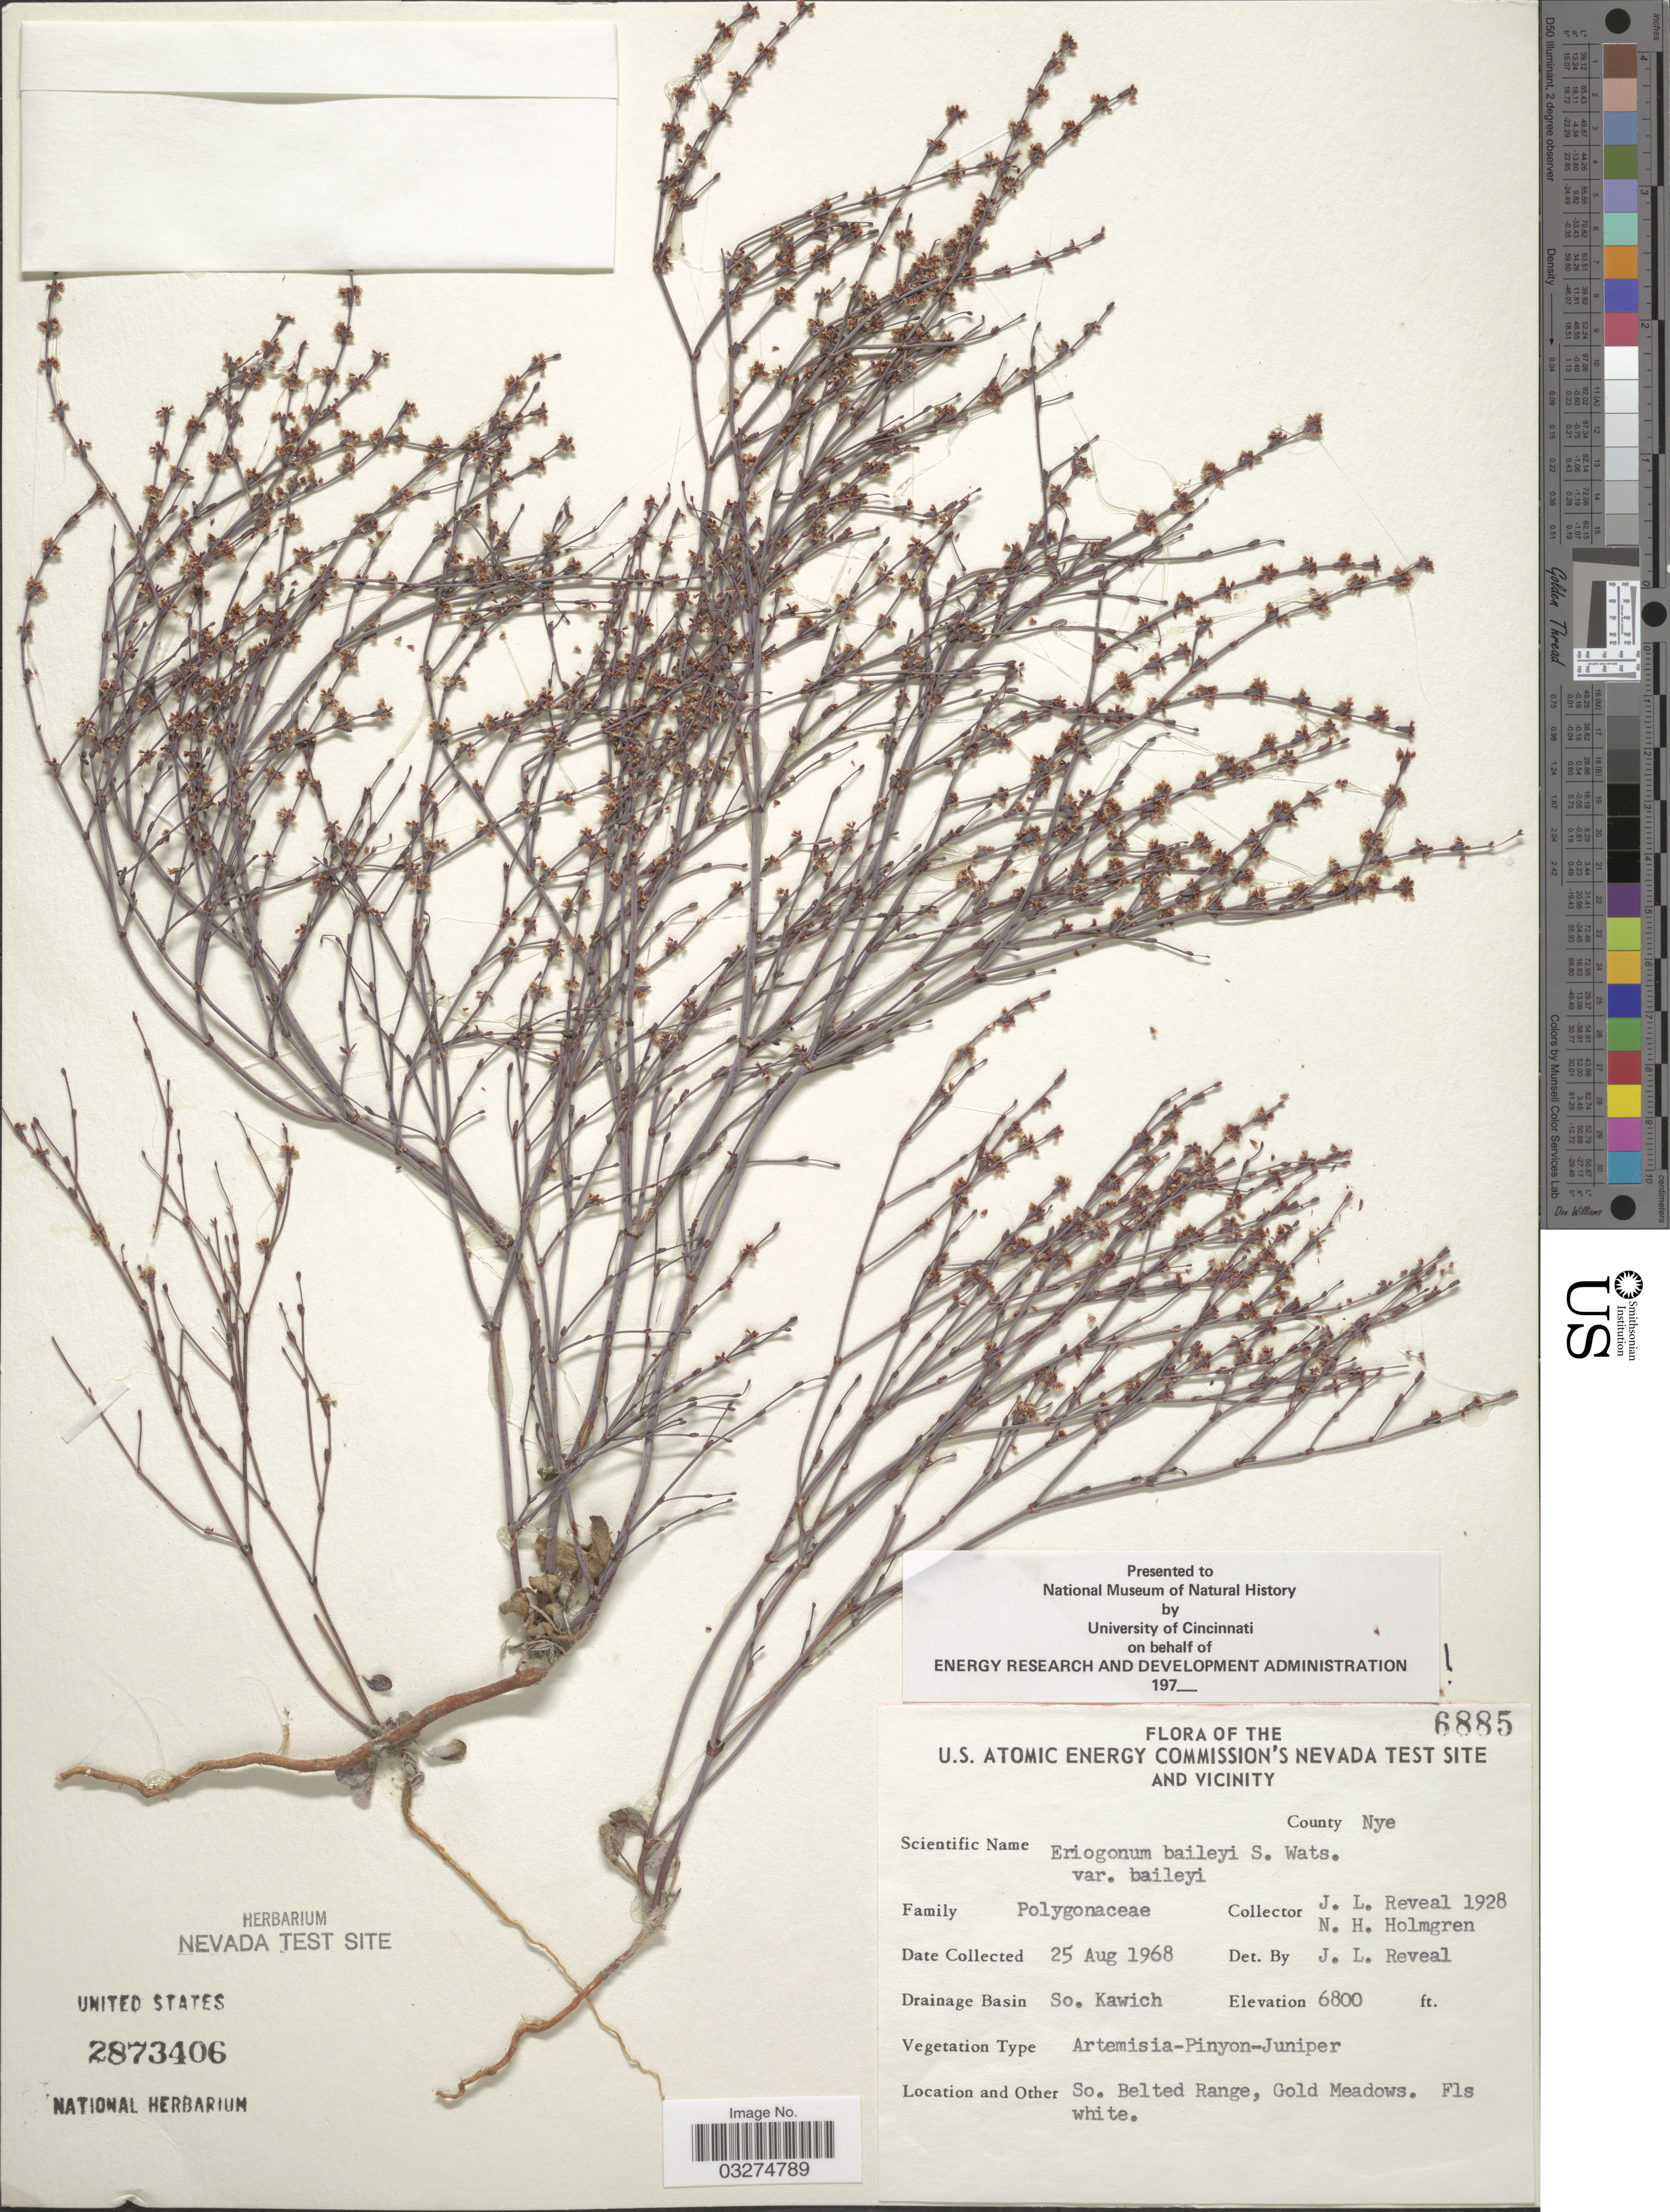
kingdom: Plantae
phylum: Tracheophyta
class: Magnoliopsida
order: Caryophyllales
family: Polygonaceae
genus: Eriogonum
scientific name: Eriogonum baileyi var. baileyi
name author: S. Watson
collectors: J. L. Reveal & N. H. Holmgren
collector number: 6885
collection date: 1968-08-25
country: United States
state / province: Nevada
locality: U.S. Atomic Energy Commission's Nevada Test Site and Vicinity. County Nye. Drainage Basin So. Kawich. So. Belted Range, Gold Meadows.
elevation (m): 2073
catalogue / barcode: US 2873406